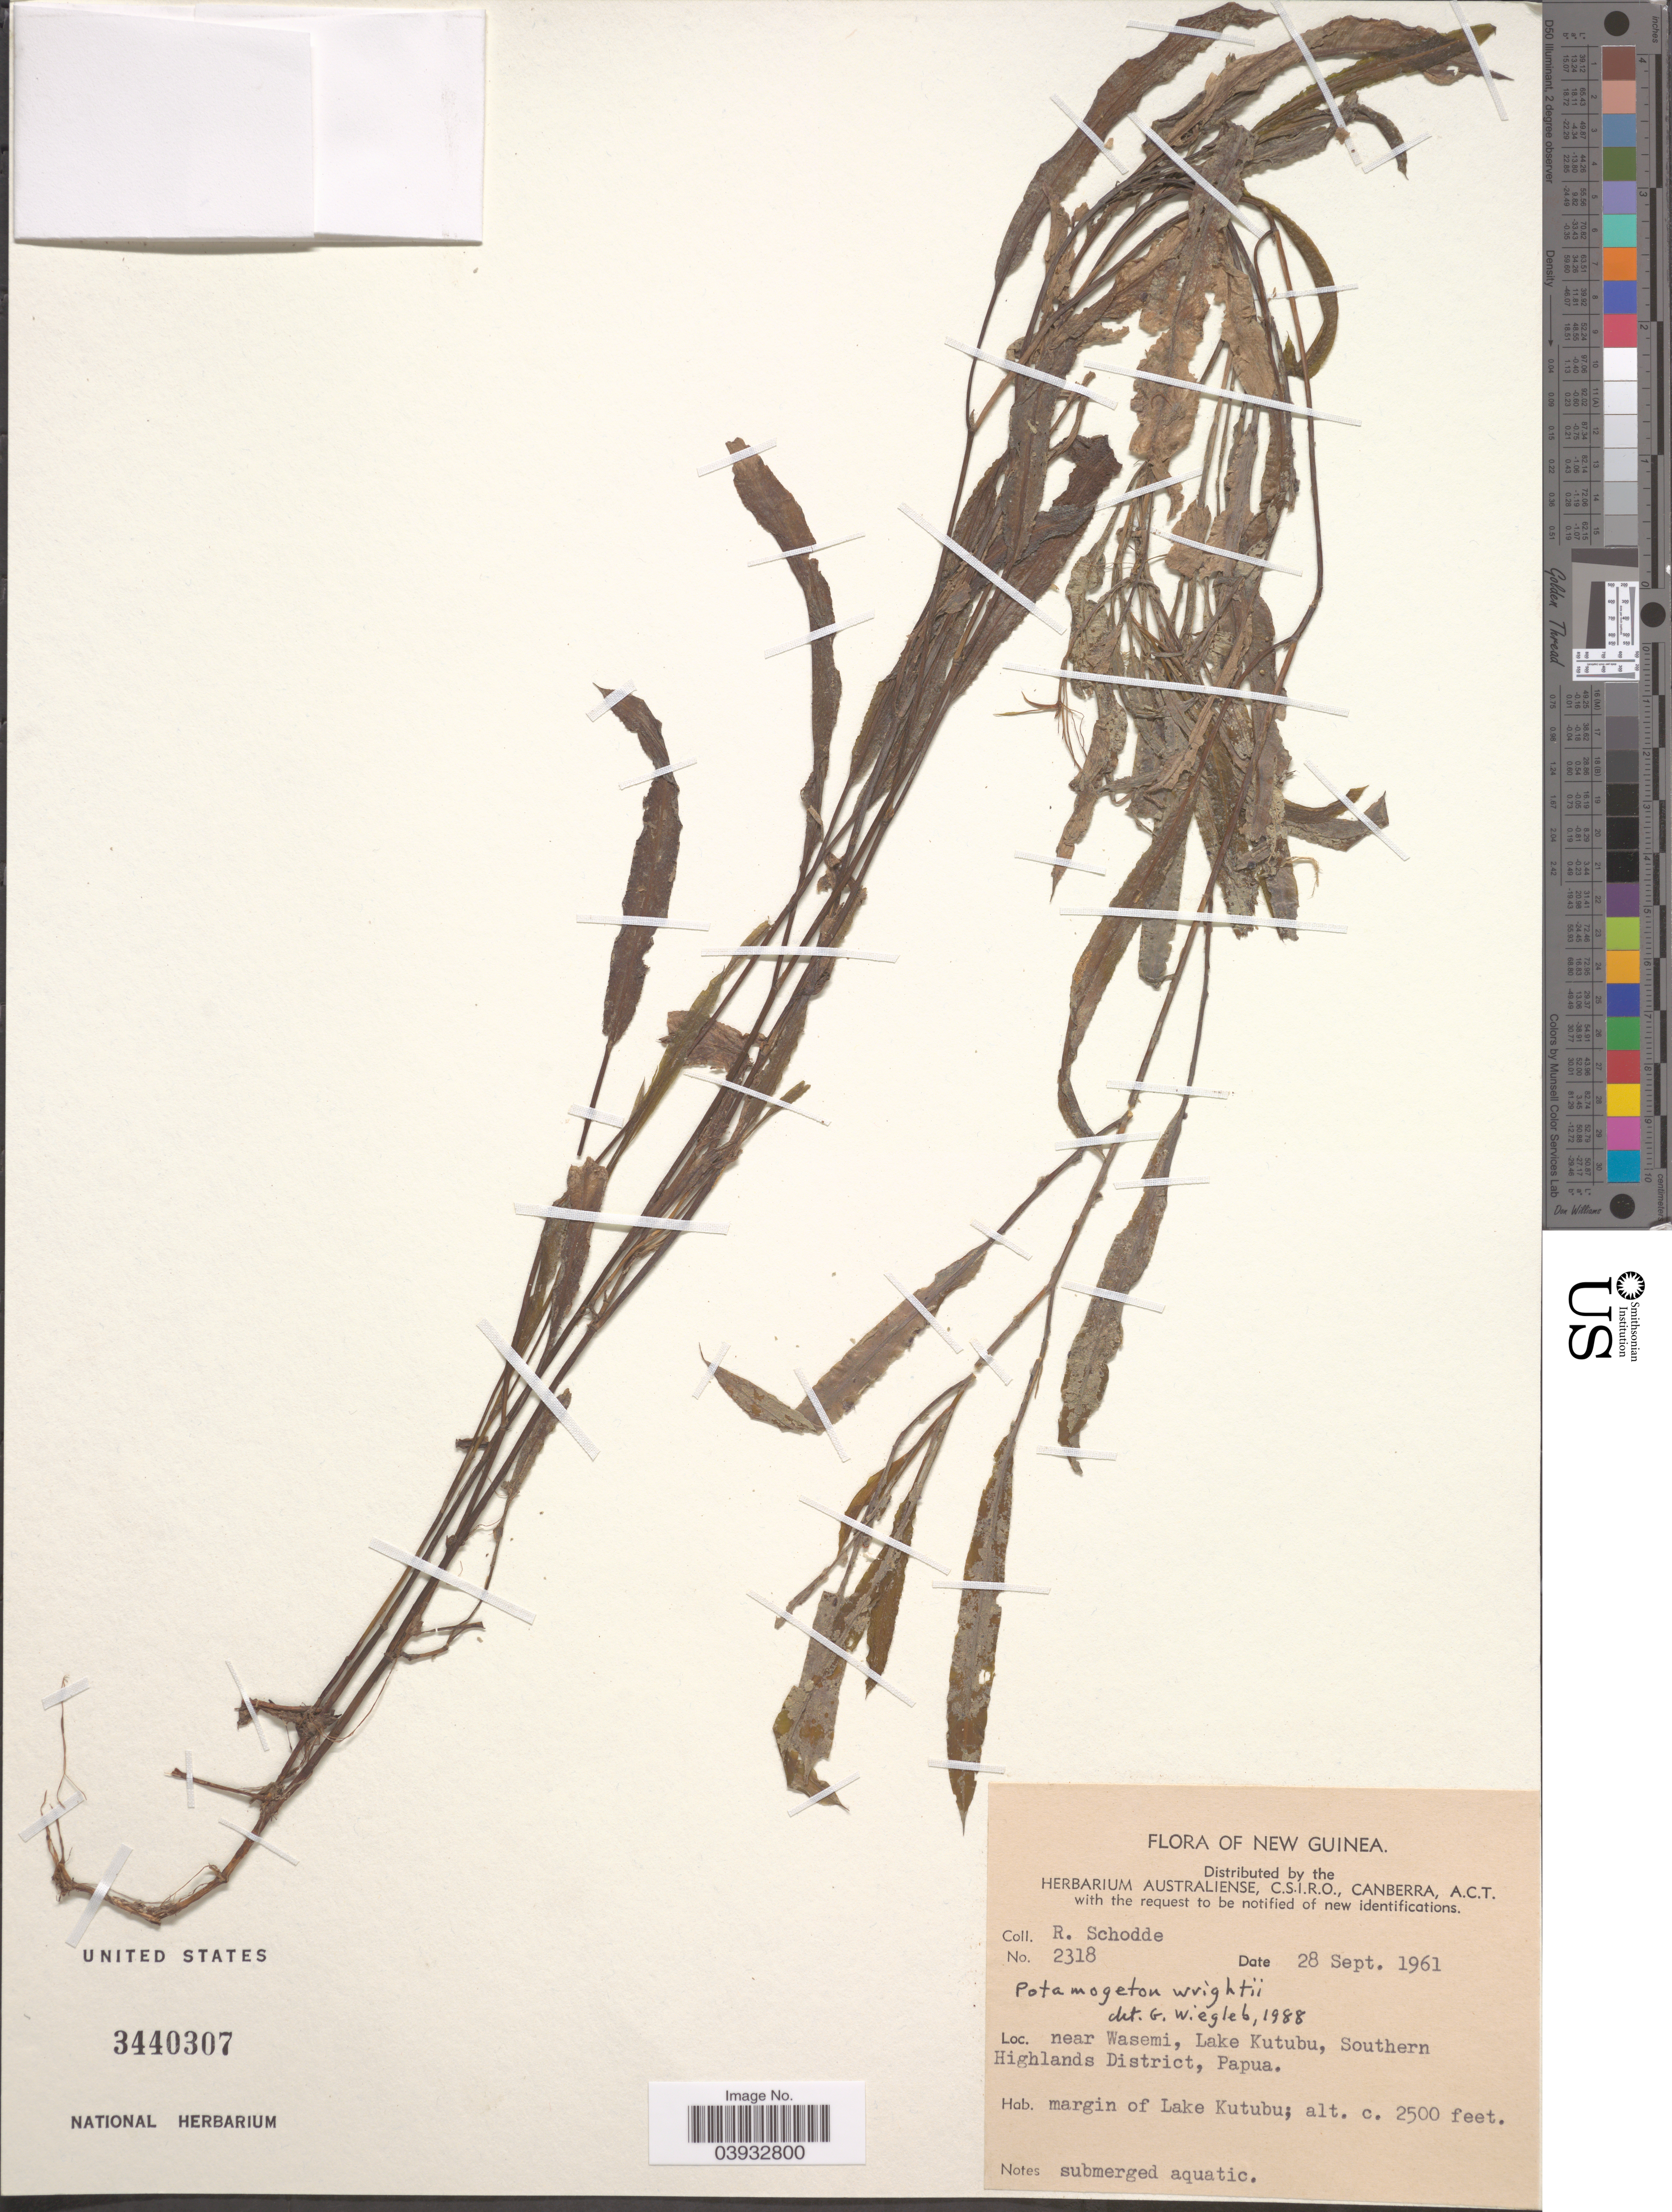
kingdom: Plantae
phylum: Tracheophyta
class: Liliopsida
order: Alismatales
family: Potamogetonaceae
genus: Potamogeton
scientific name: Potamogeton wrightii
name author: Morong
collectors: R. Schodde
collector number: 2318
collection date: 1961-09-28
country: Papua New Guinea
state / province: Southern Highlands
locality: New Guinea. Near Wasemi, Lake Kutubu, Southern Highlands District, Papua. Margin of Lake Kutubu.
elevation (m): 762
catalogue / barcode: US 3440307